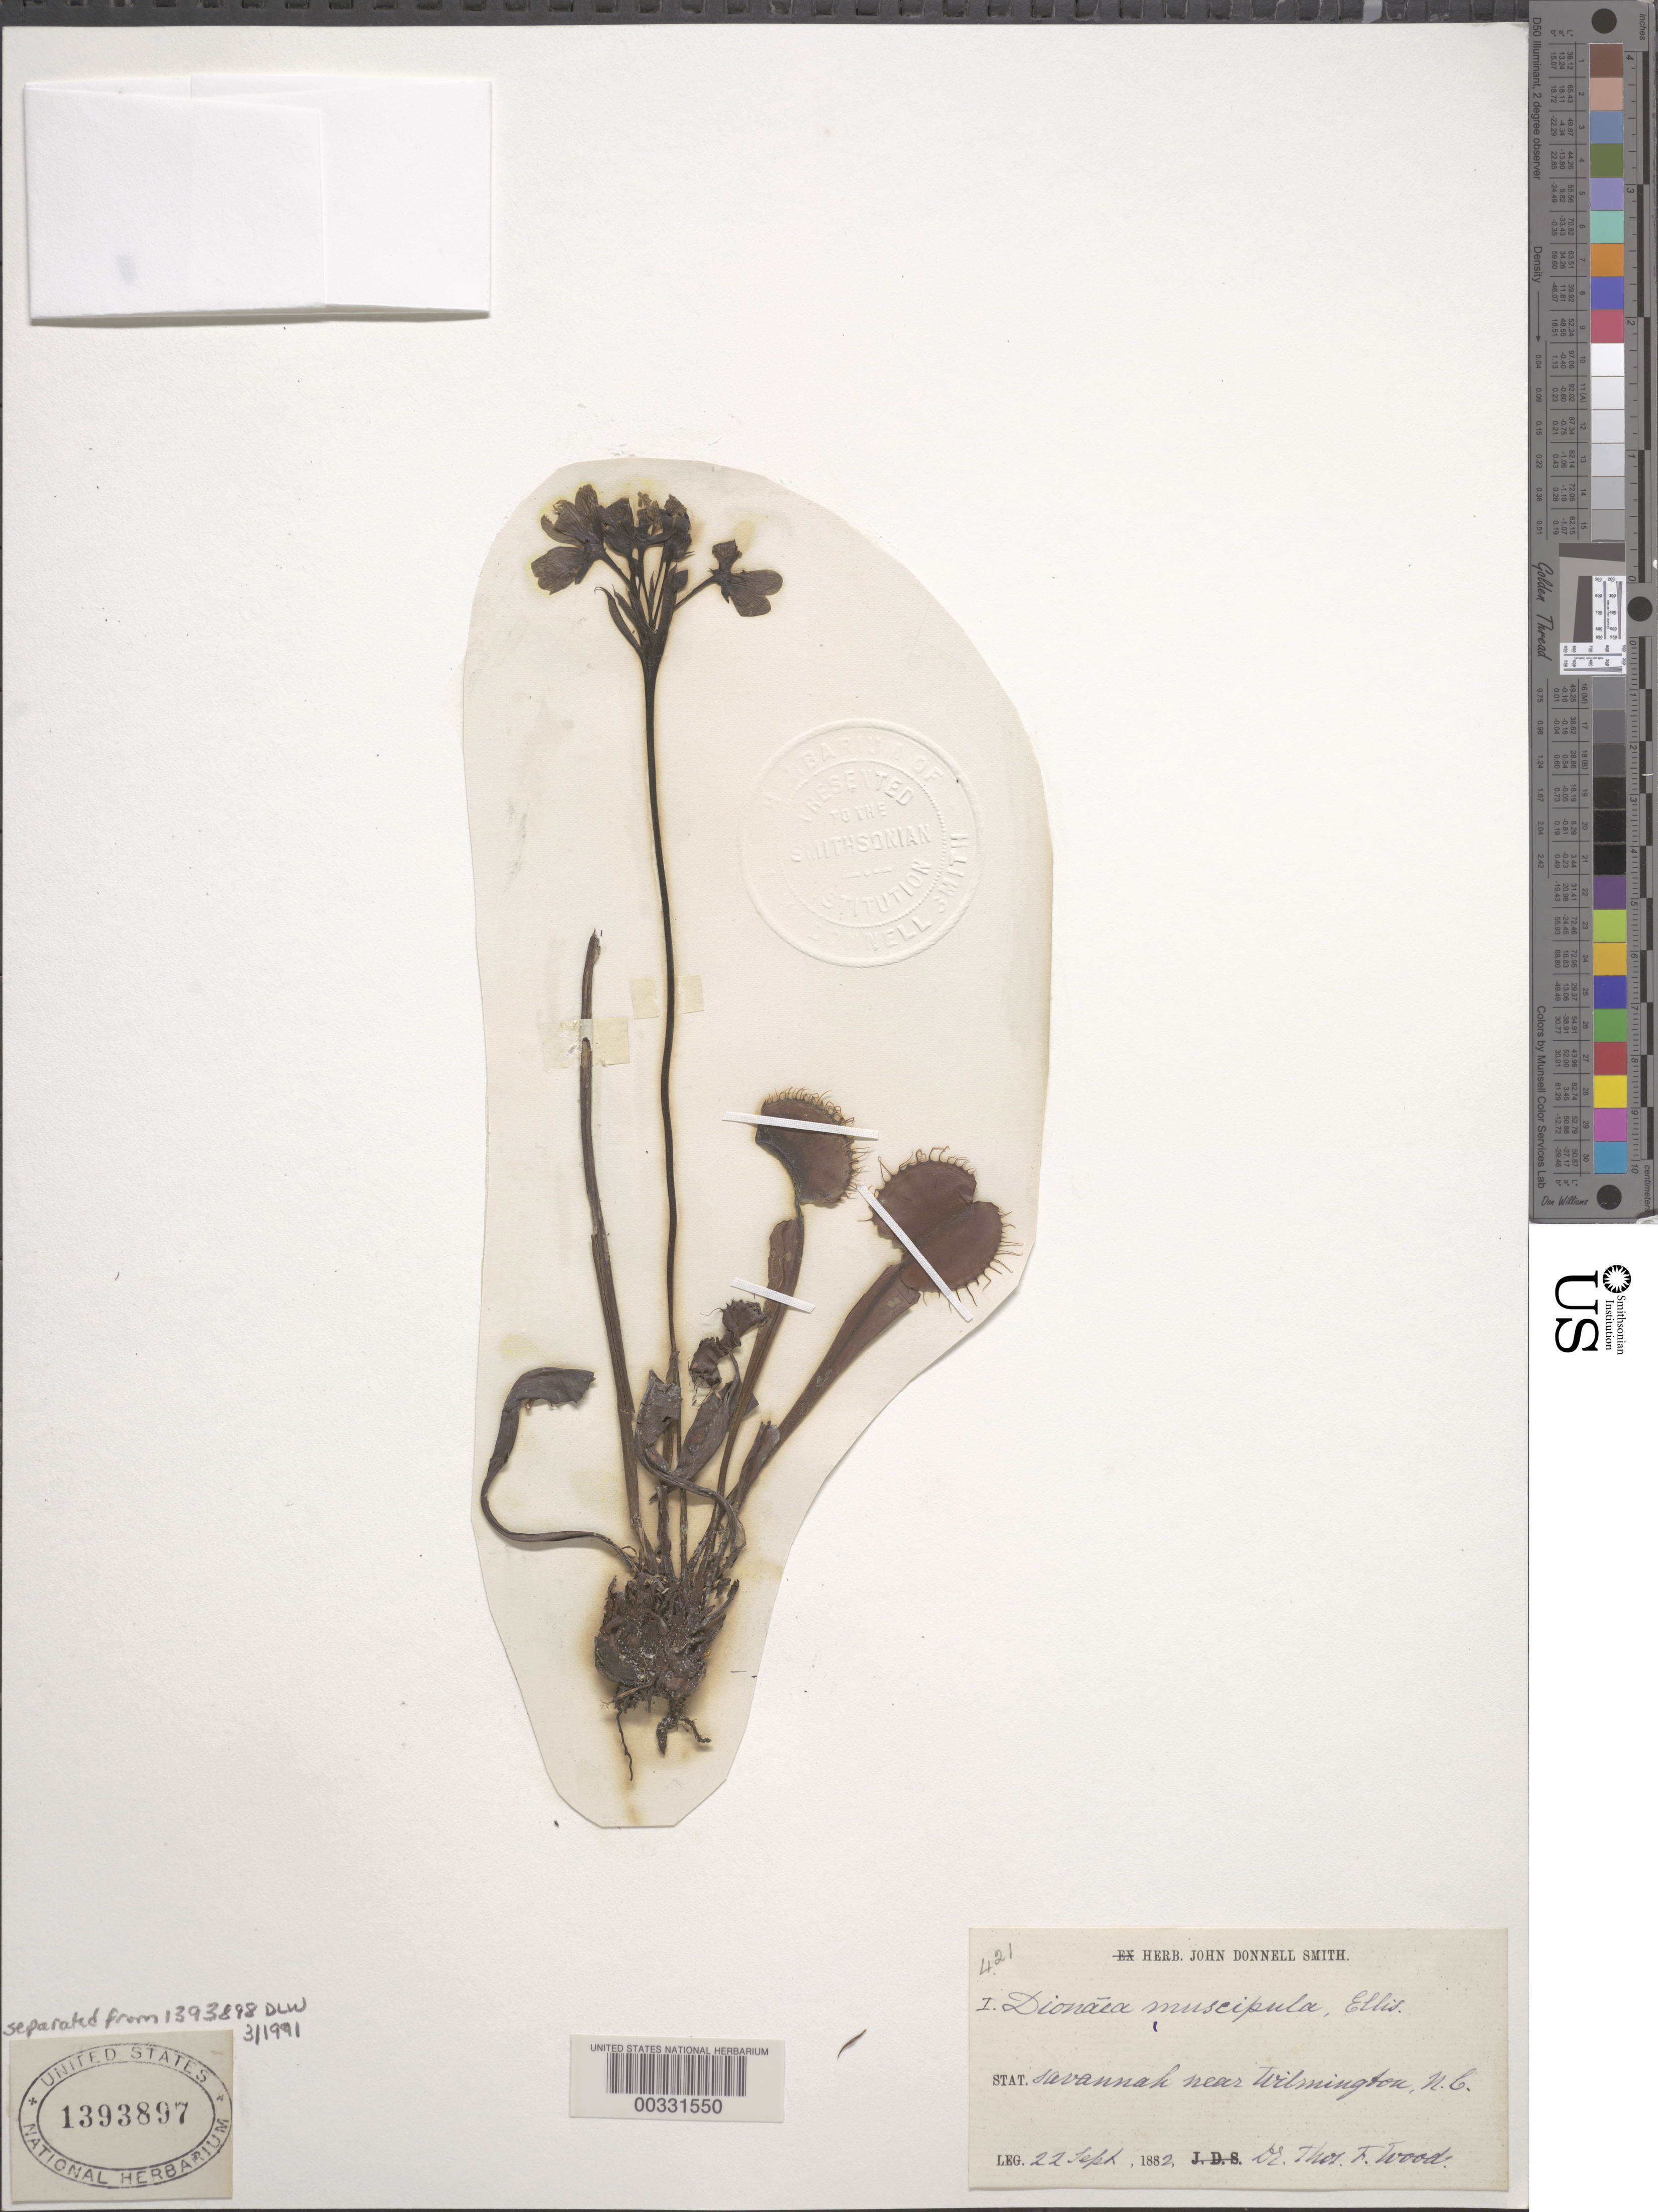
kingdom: Plantae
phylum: Tracheophyta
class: Magnoliopsida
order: Caryophyllales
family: Droseraceae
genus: Dionaea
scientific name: Dionaea muscipula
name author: J. Ellis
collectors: T. H. Wood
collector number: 421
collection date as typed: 22 Sep 1882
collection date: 1882-09-22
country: United States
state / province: North Carolina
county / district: New Hanover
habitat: Savannah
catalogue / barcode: US 1393897